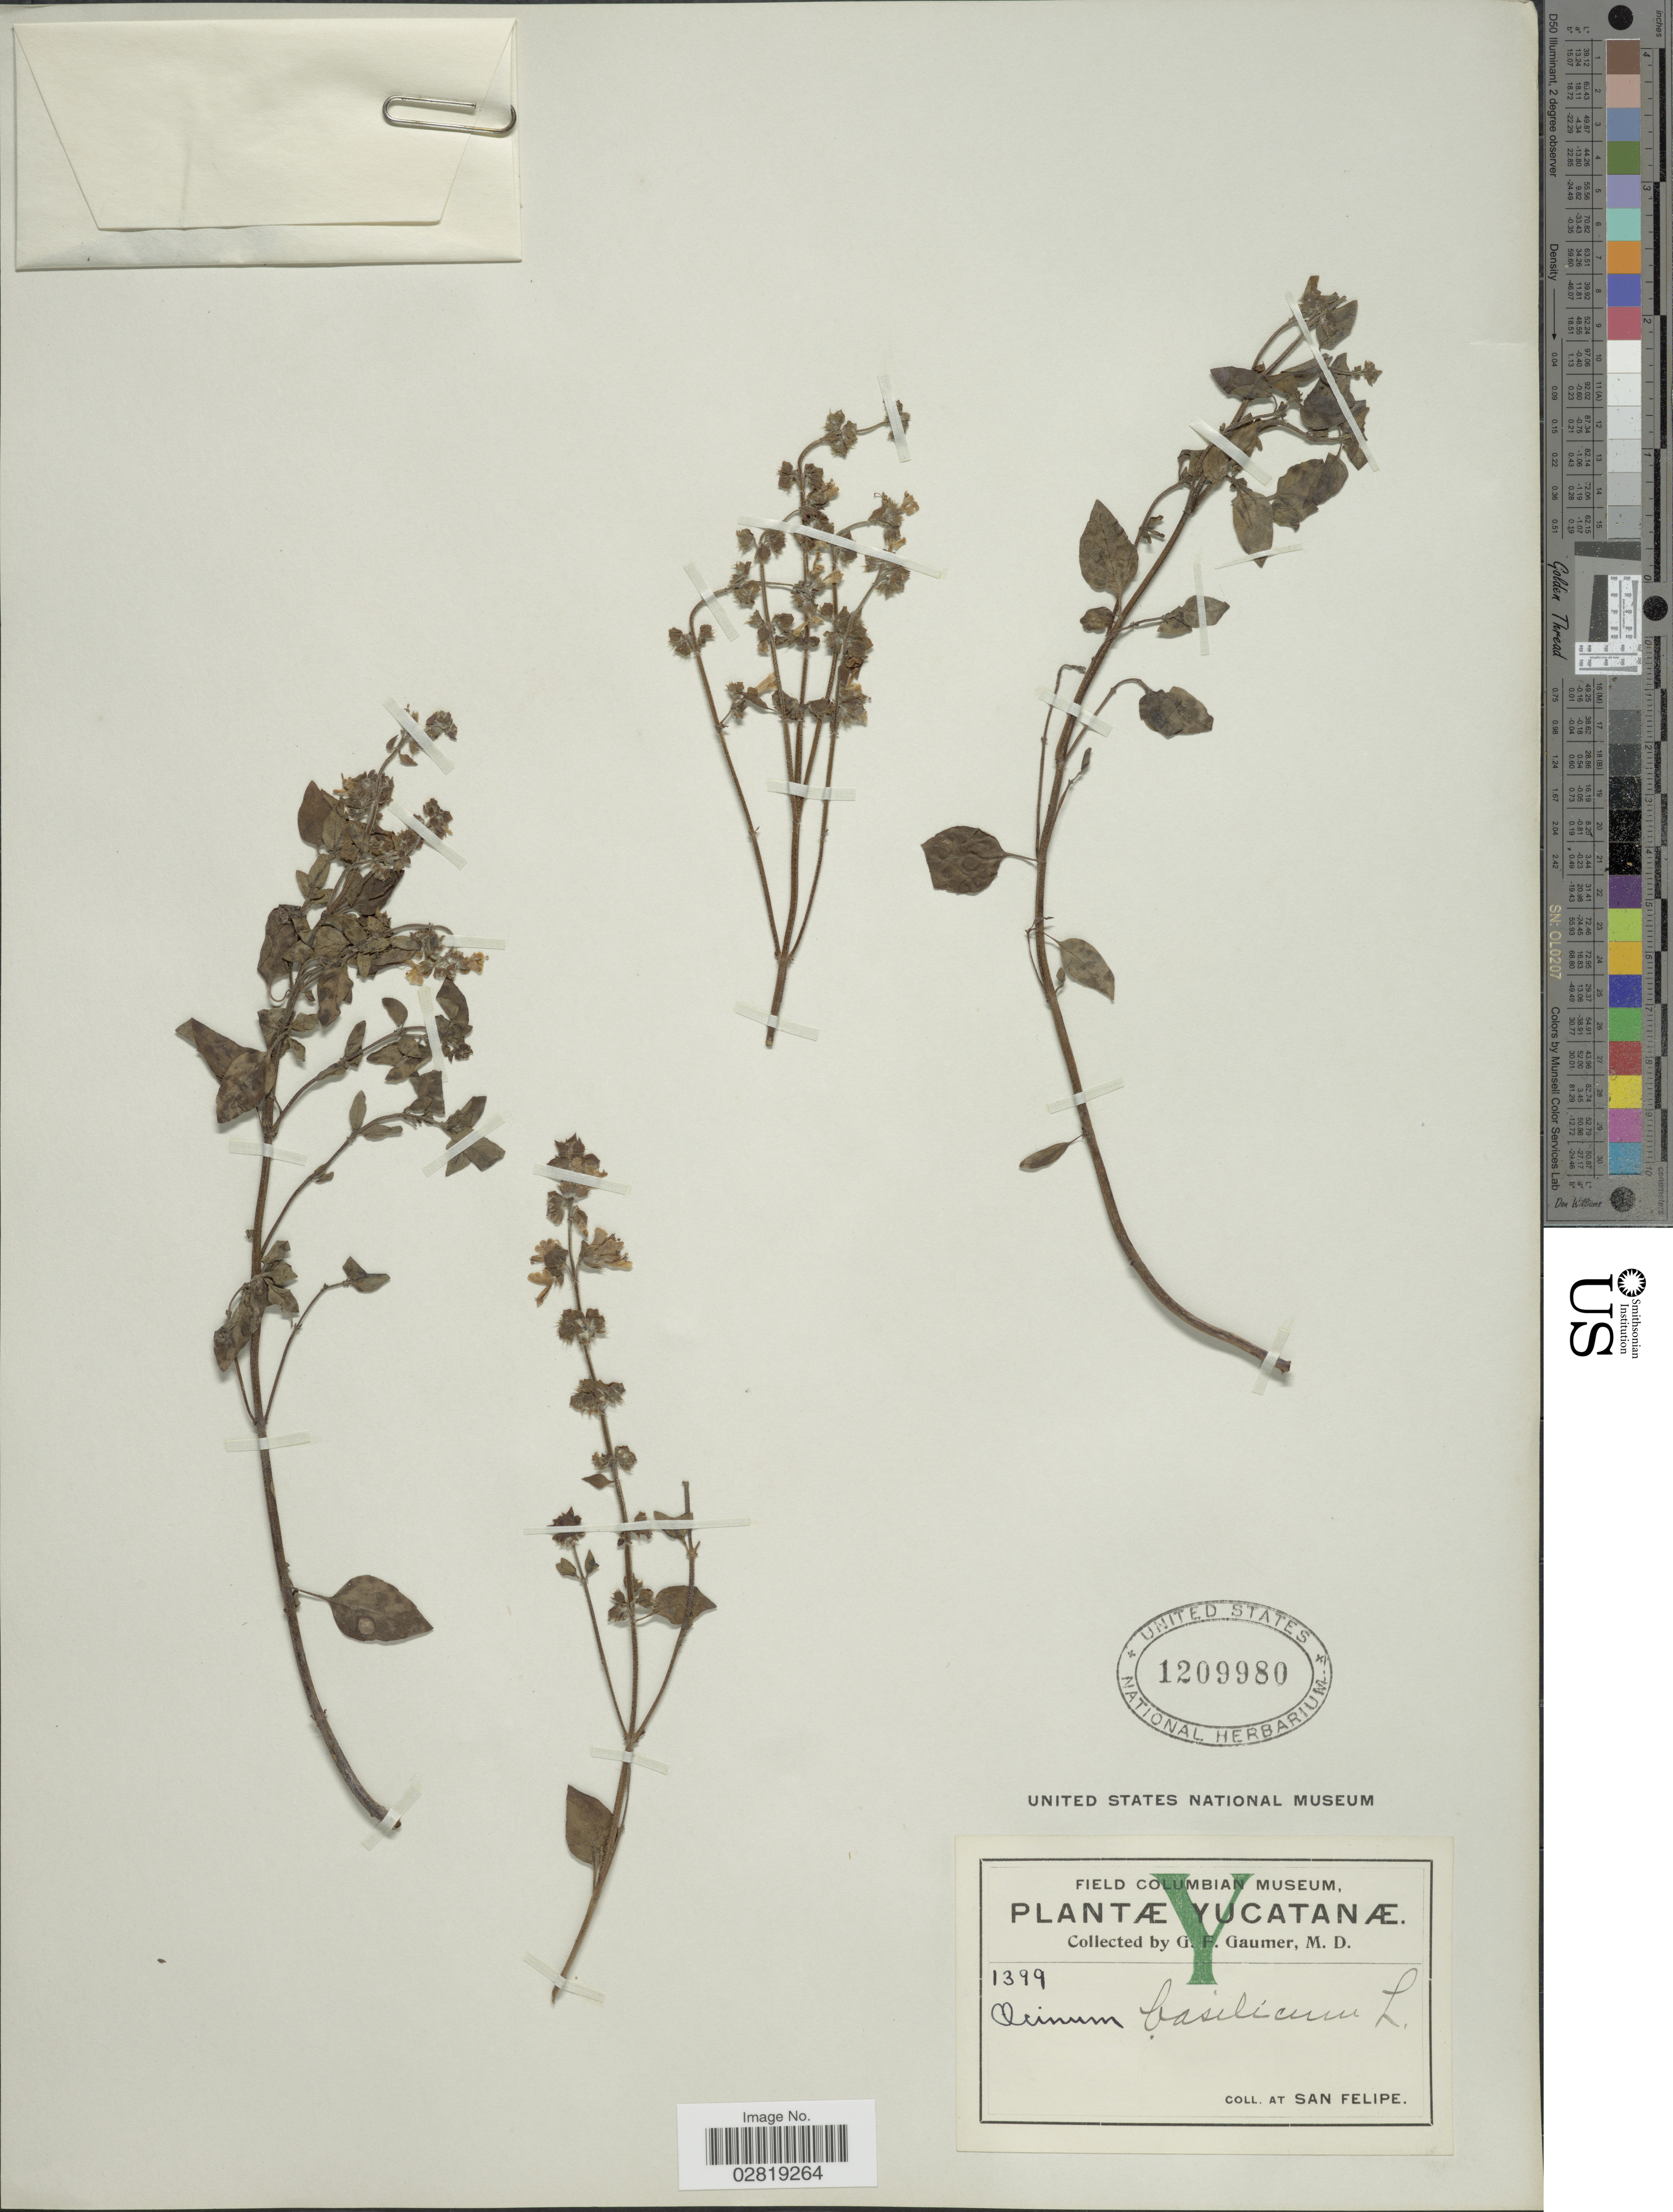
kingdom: Plantae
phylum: Tracheophyta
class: Magnoliopsida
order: Lamiales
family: Lamiaceae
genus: Ocimum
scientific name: Ocimum basilicum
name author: L.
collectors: G. F. Gaumer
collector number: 1399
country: Mexico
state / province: Yucatán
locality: At San Felipe.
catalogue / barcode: US 1209980